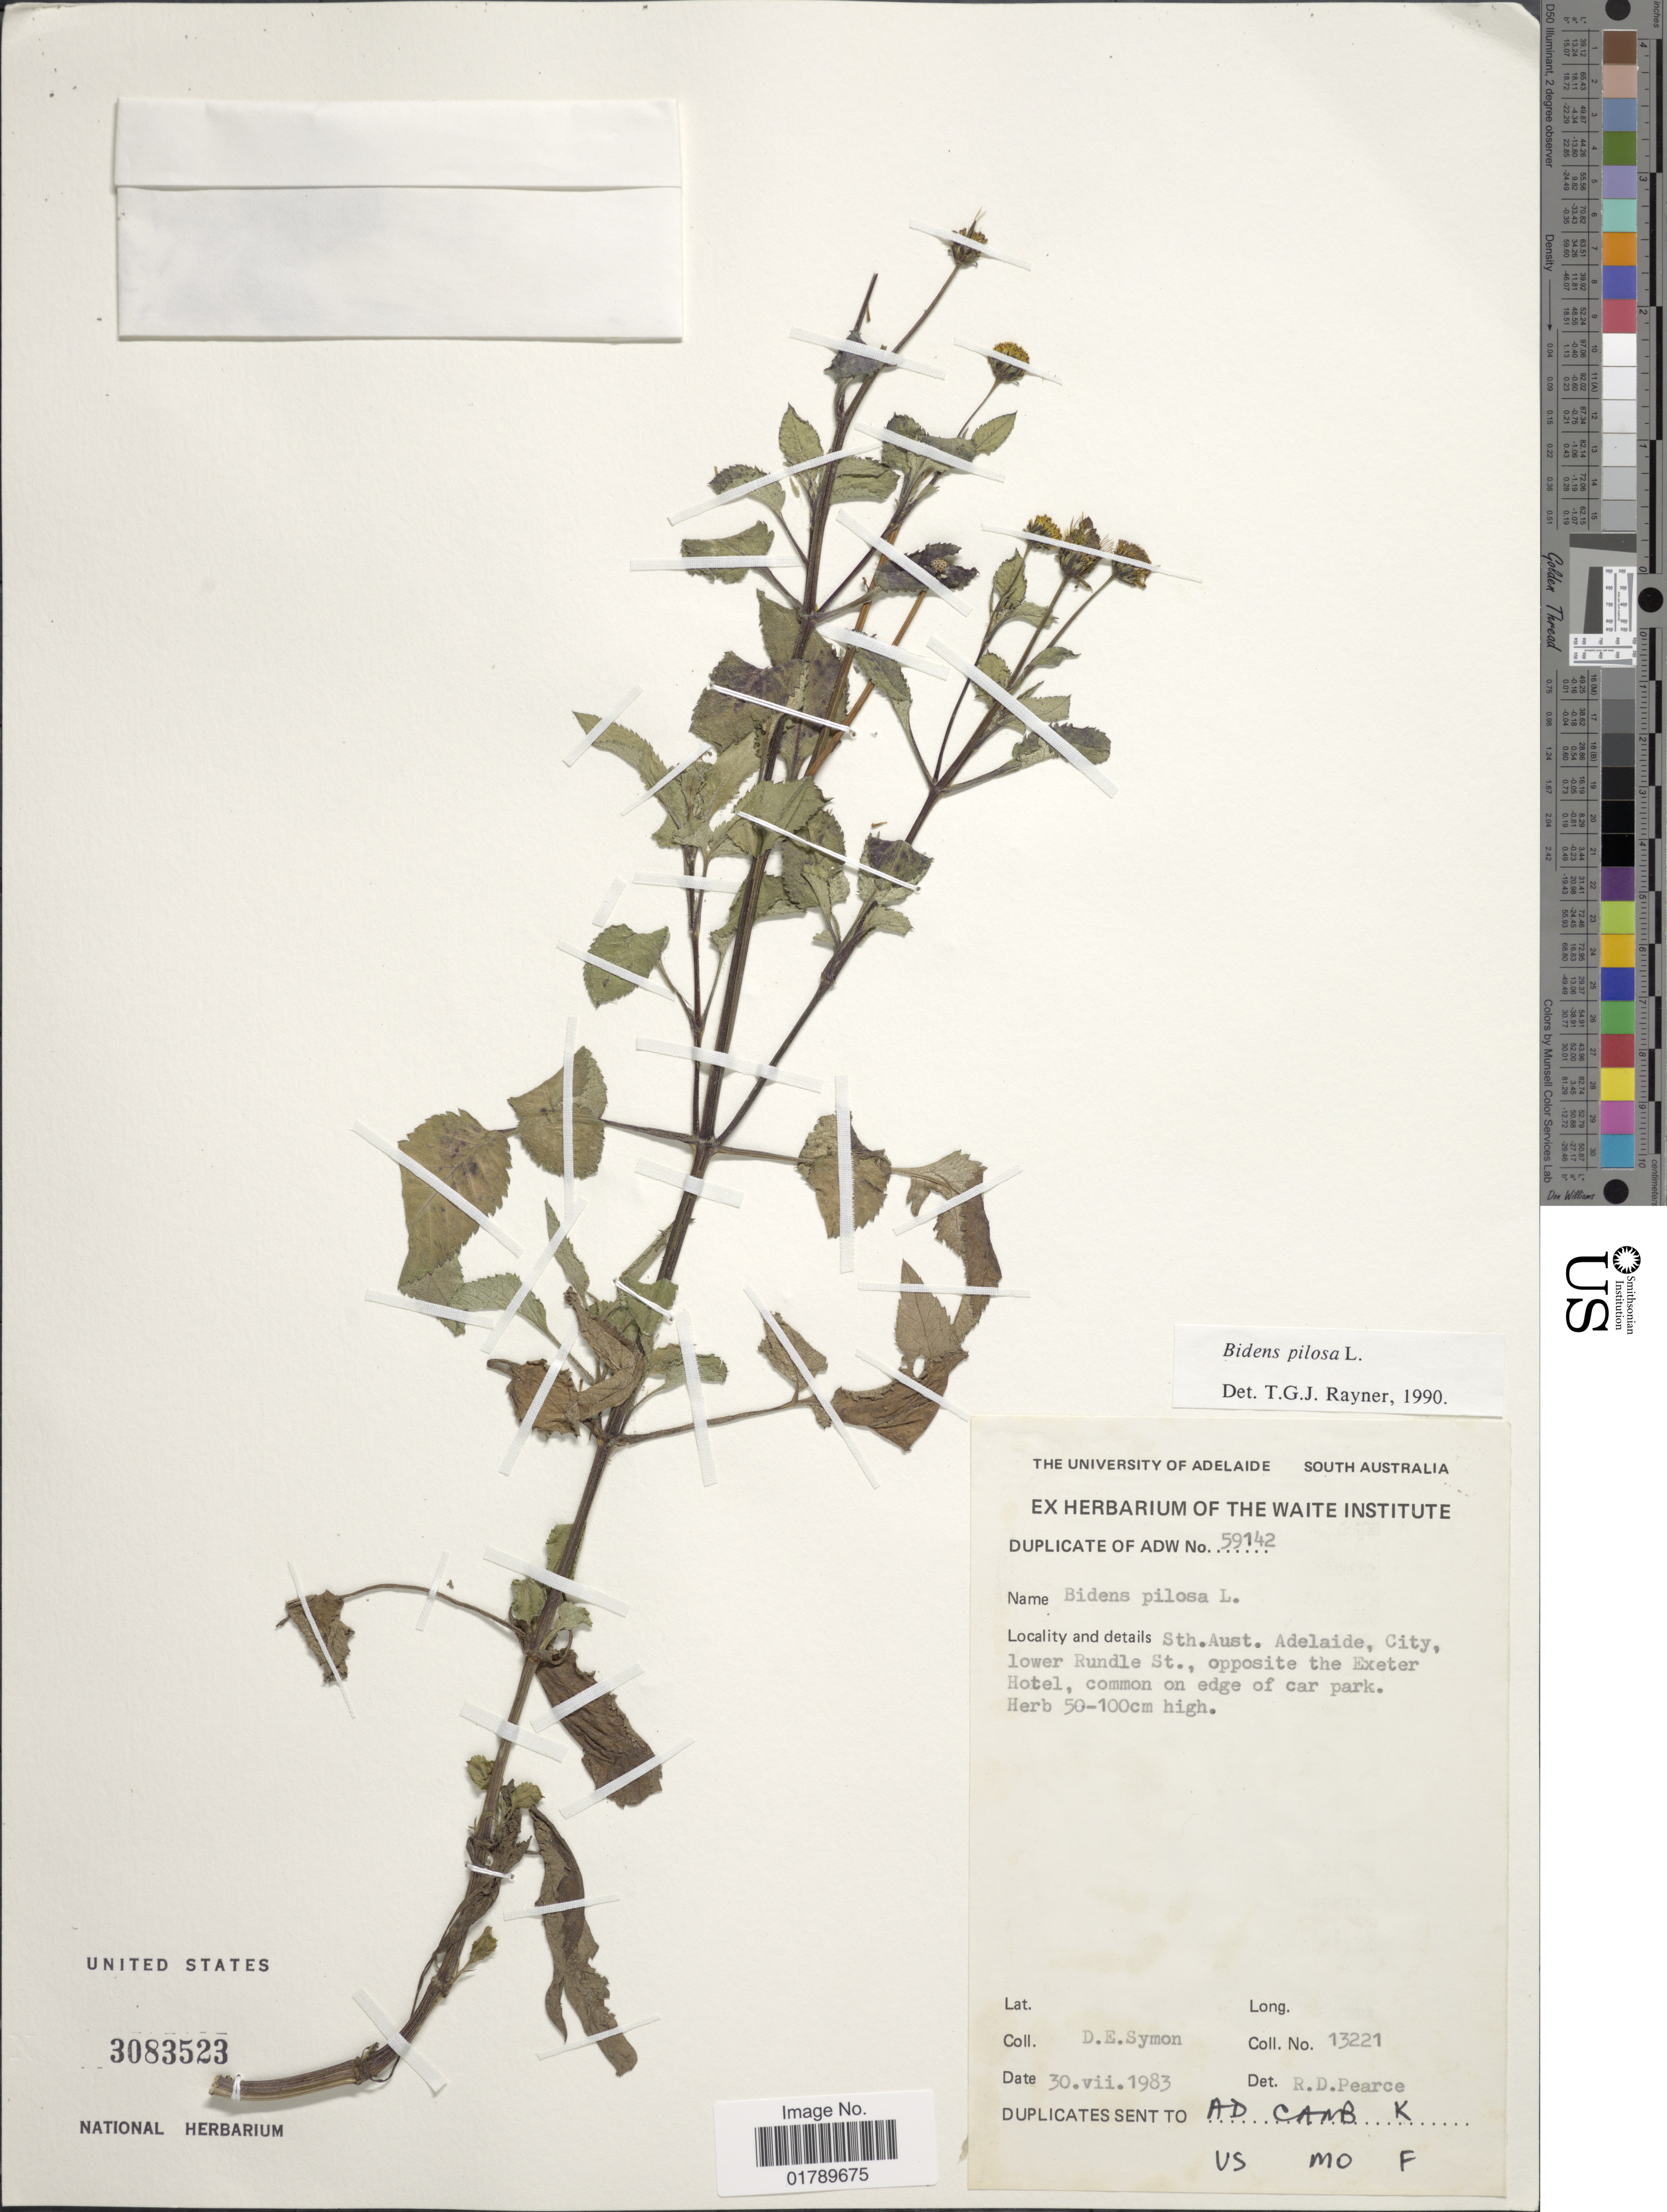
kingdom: Plantae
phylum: Tracheophyta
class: Magnoliopsida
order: Asterales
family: Asteraceae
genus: Bidens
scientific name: Bidens pilosa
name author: L.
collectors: D. Symon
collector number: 13221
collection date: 1983-07-30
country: Australia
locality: Sth. Aust. Adelaide, City, lower Rundle St., opposite the Exeter Hotel, common on edge of car park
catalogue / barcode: US 3083523